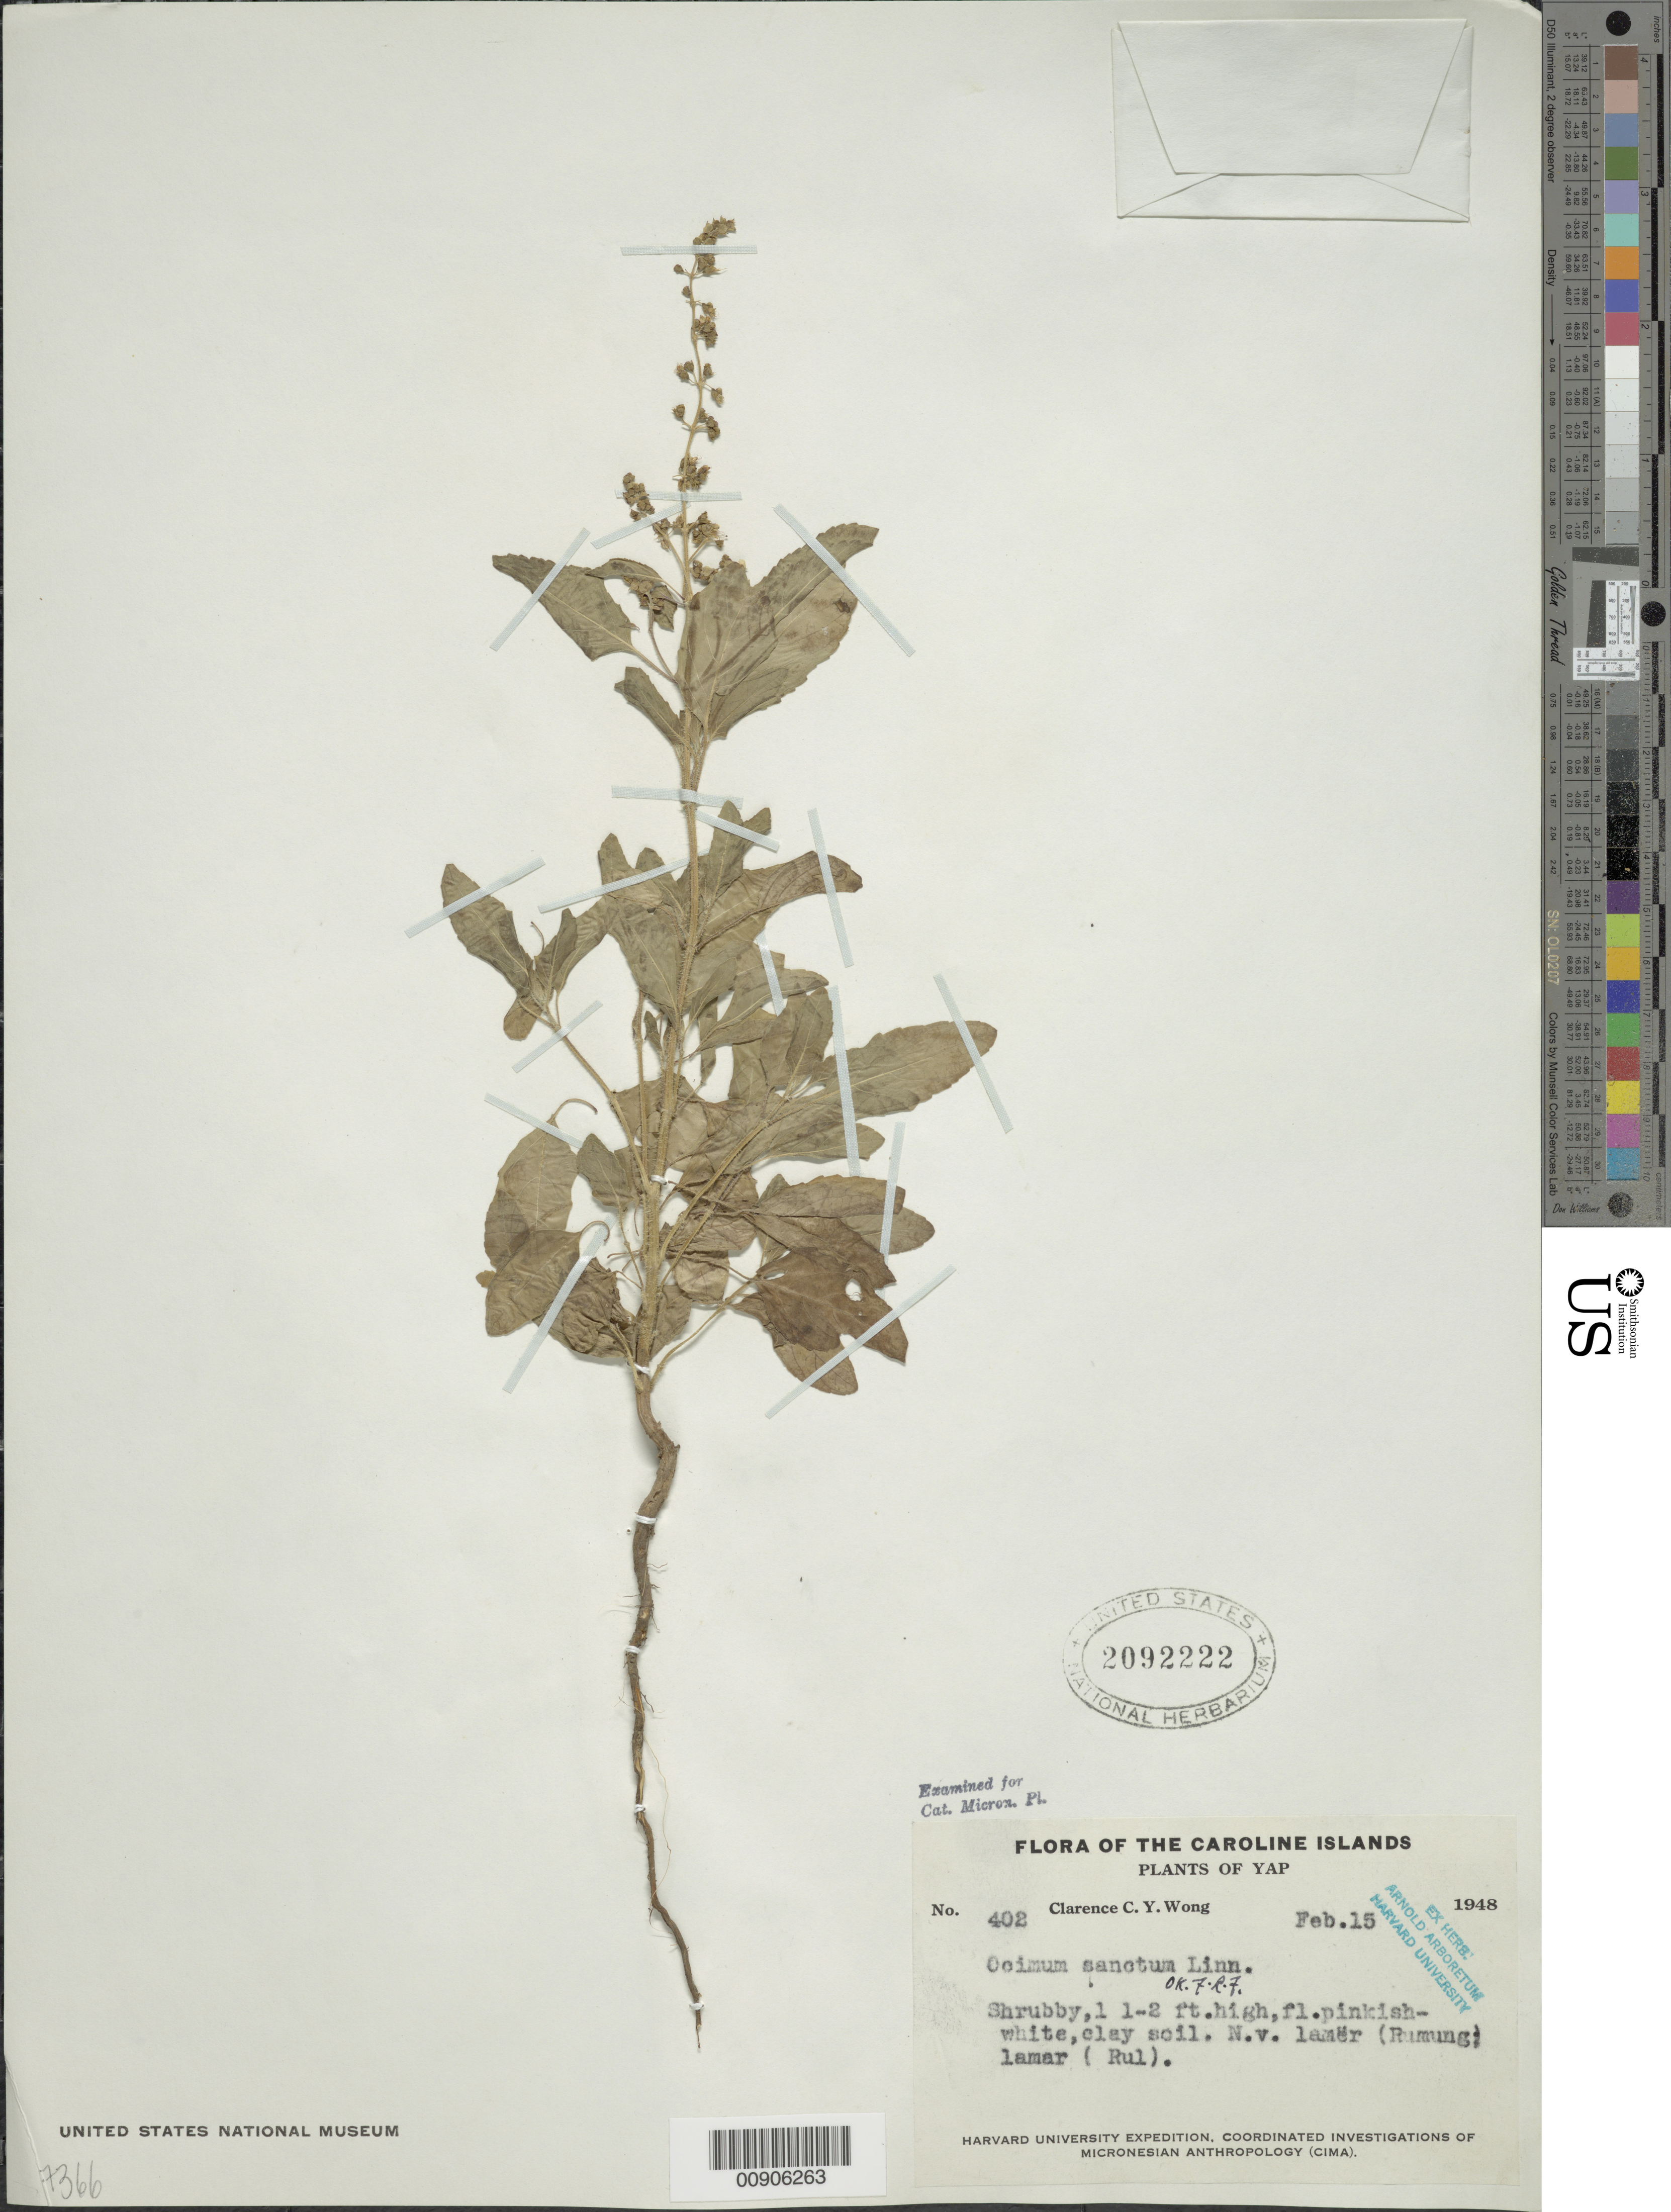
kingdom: Plantae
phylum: Tracheophyta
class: Magnoliopsida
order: Lamiales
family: Lamiaceae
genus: Ocimum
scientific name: Ocimum tenuiflorum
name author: L.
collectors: C. Wong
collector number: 402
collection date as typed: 15 Feb 1948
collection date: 1948-02-15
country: Micronesia, Federated States of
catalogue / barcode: US 2092222